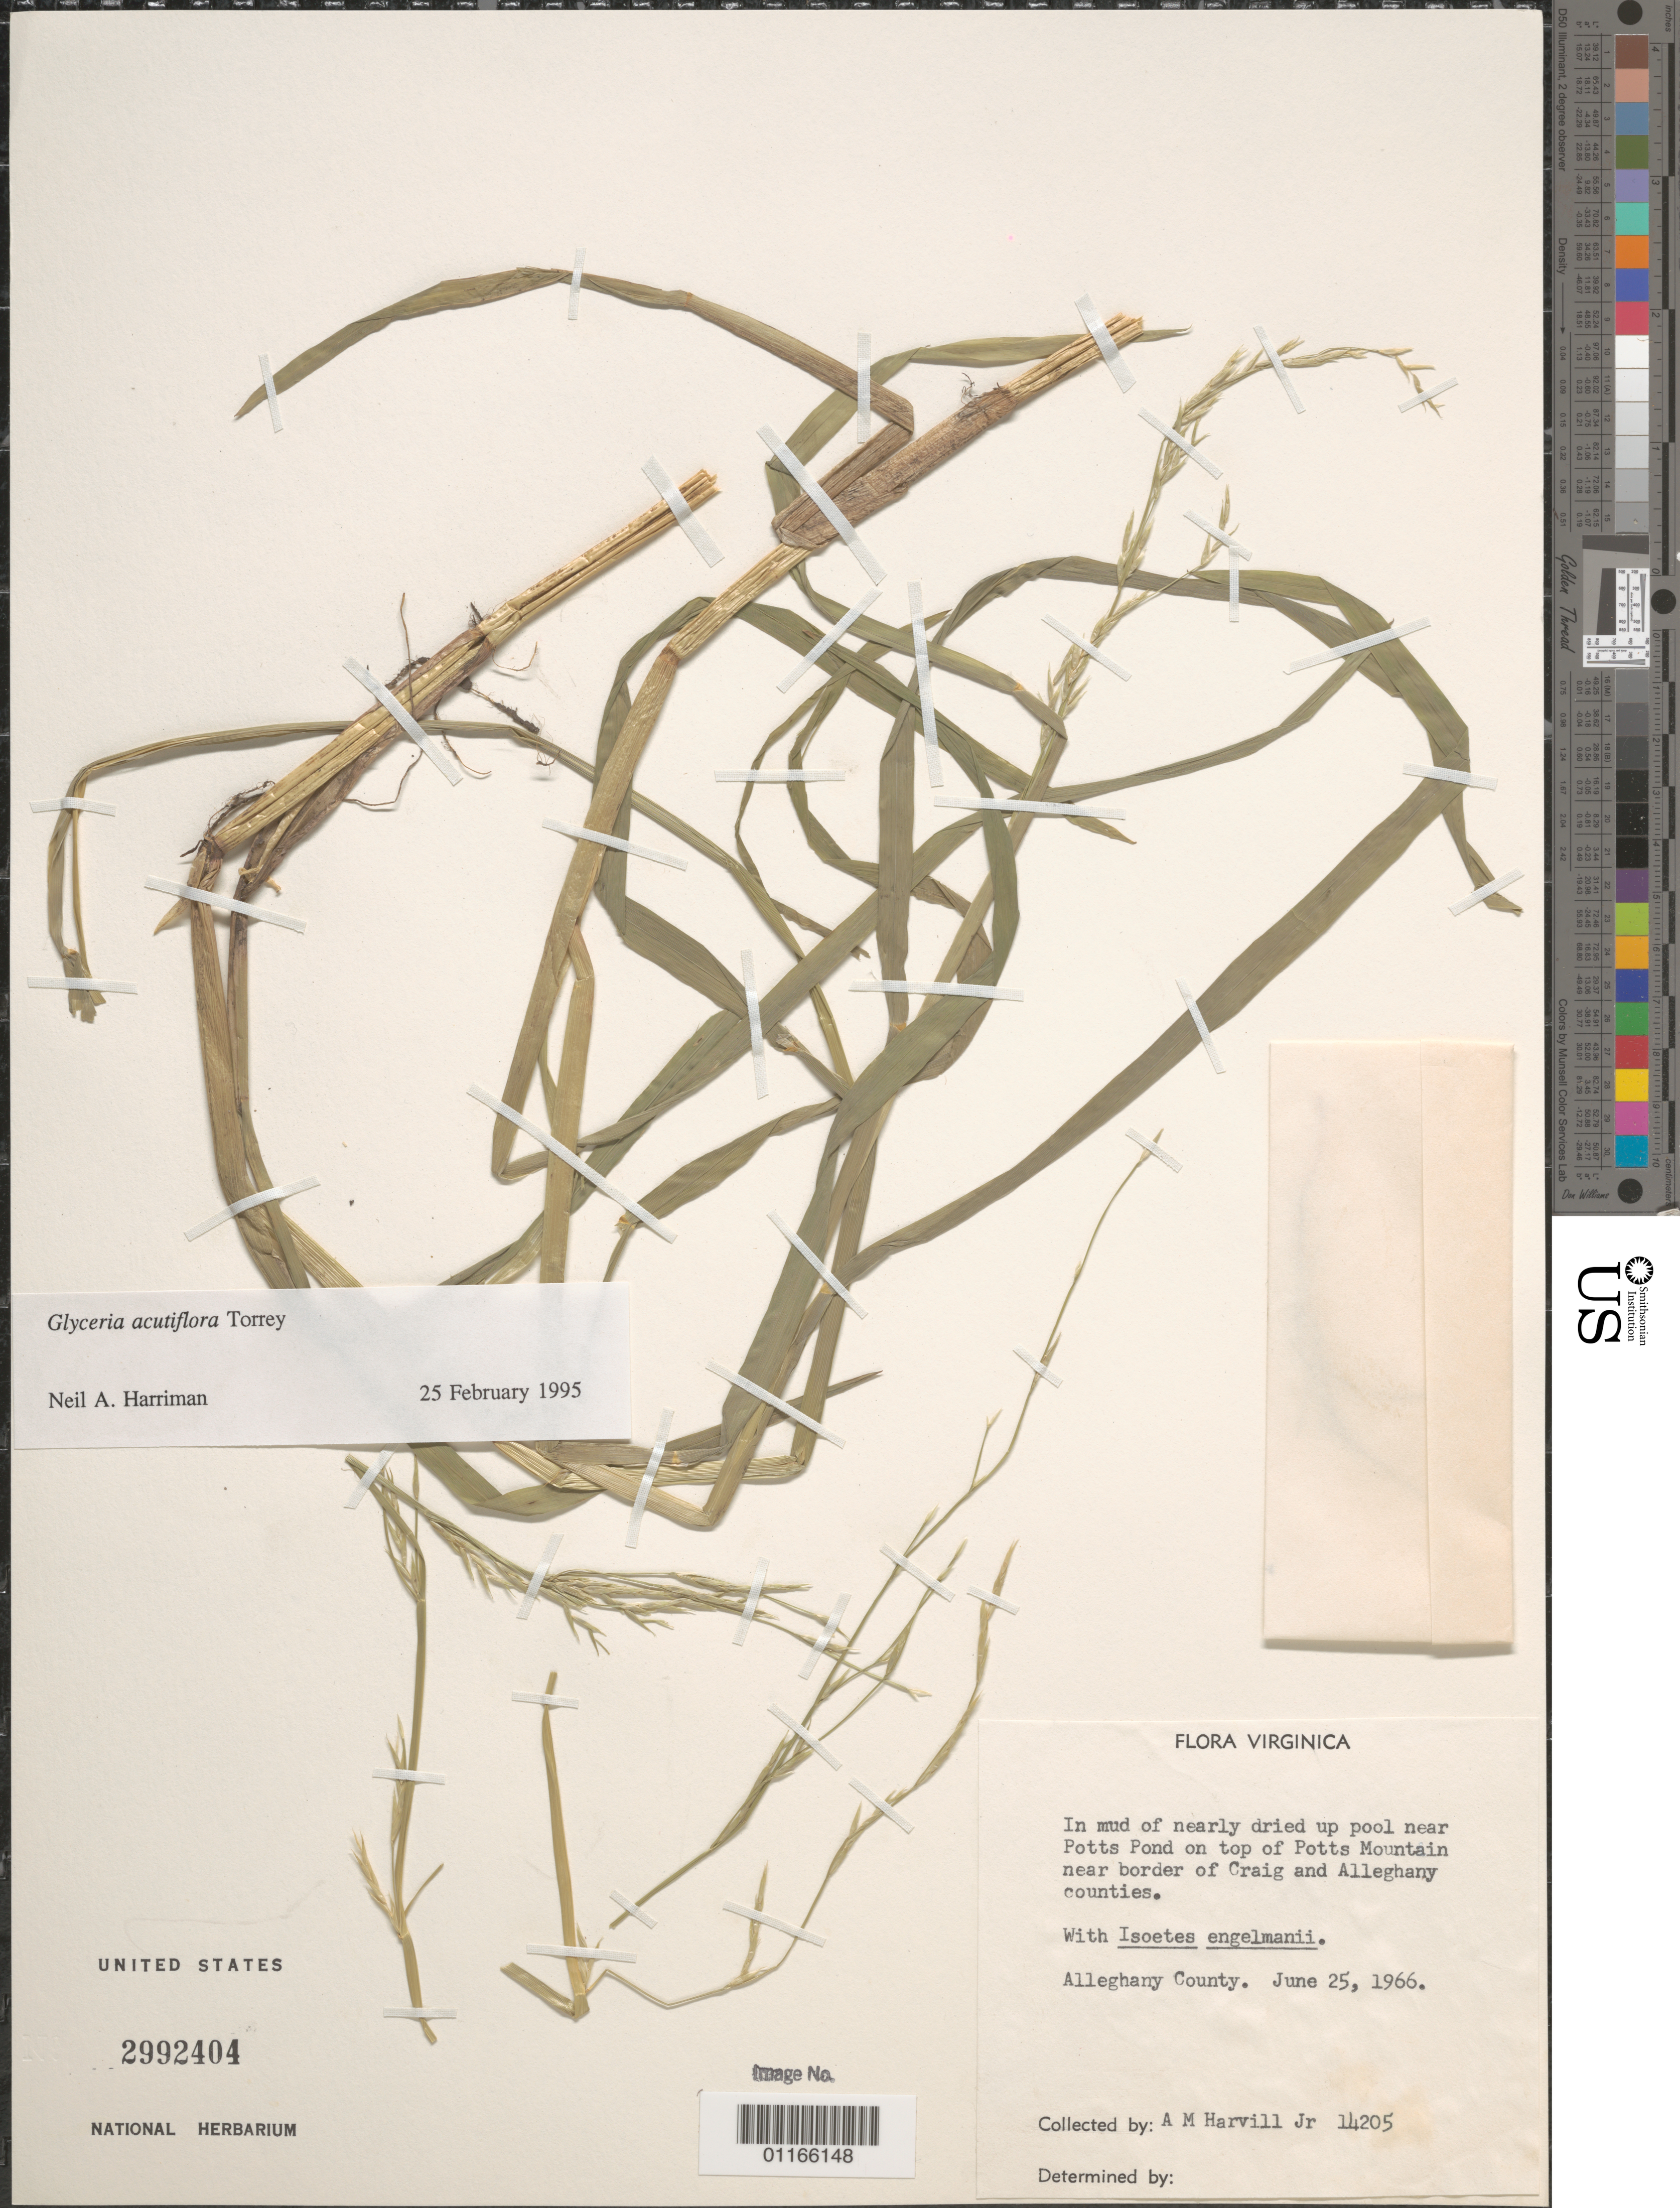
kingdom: Plantae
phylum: Tracheophyta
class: Liliopsida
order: Poales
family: Poaceae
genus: Glyceria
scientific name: Glyceria acutiflora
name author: Torr.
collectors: A. Harvill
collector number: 14205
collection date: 1966-06-25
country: United States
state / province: Virginia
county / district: Alleghany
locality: Near Potts Pond on top of Potts Mountain near border of Craig and Alleghany counties.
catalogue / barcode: US 2992404